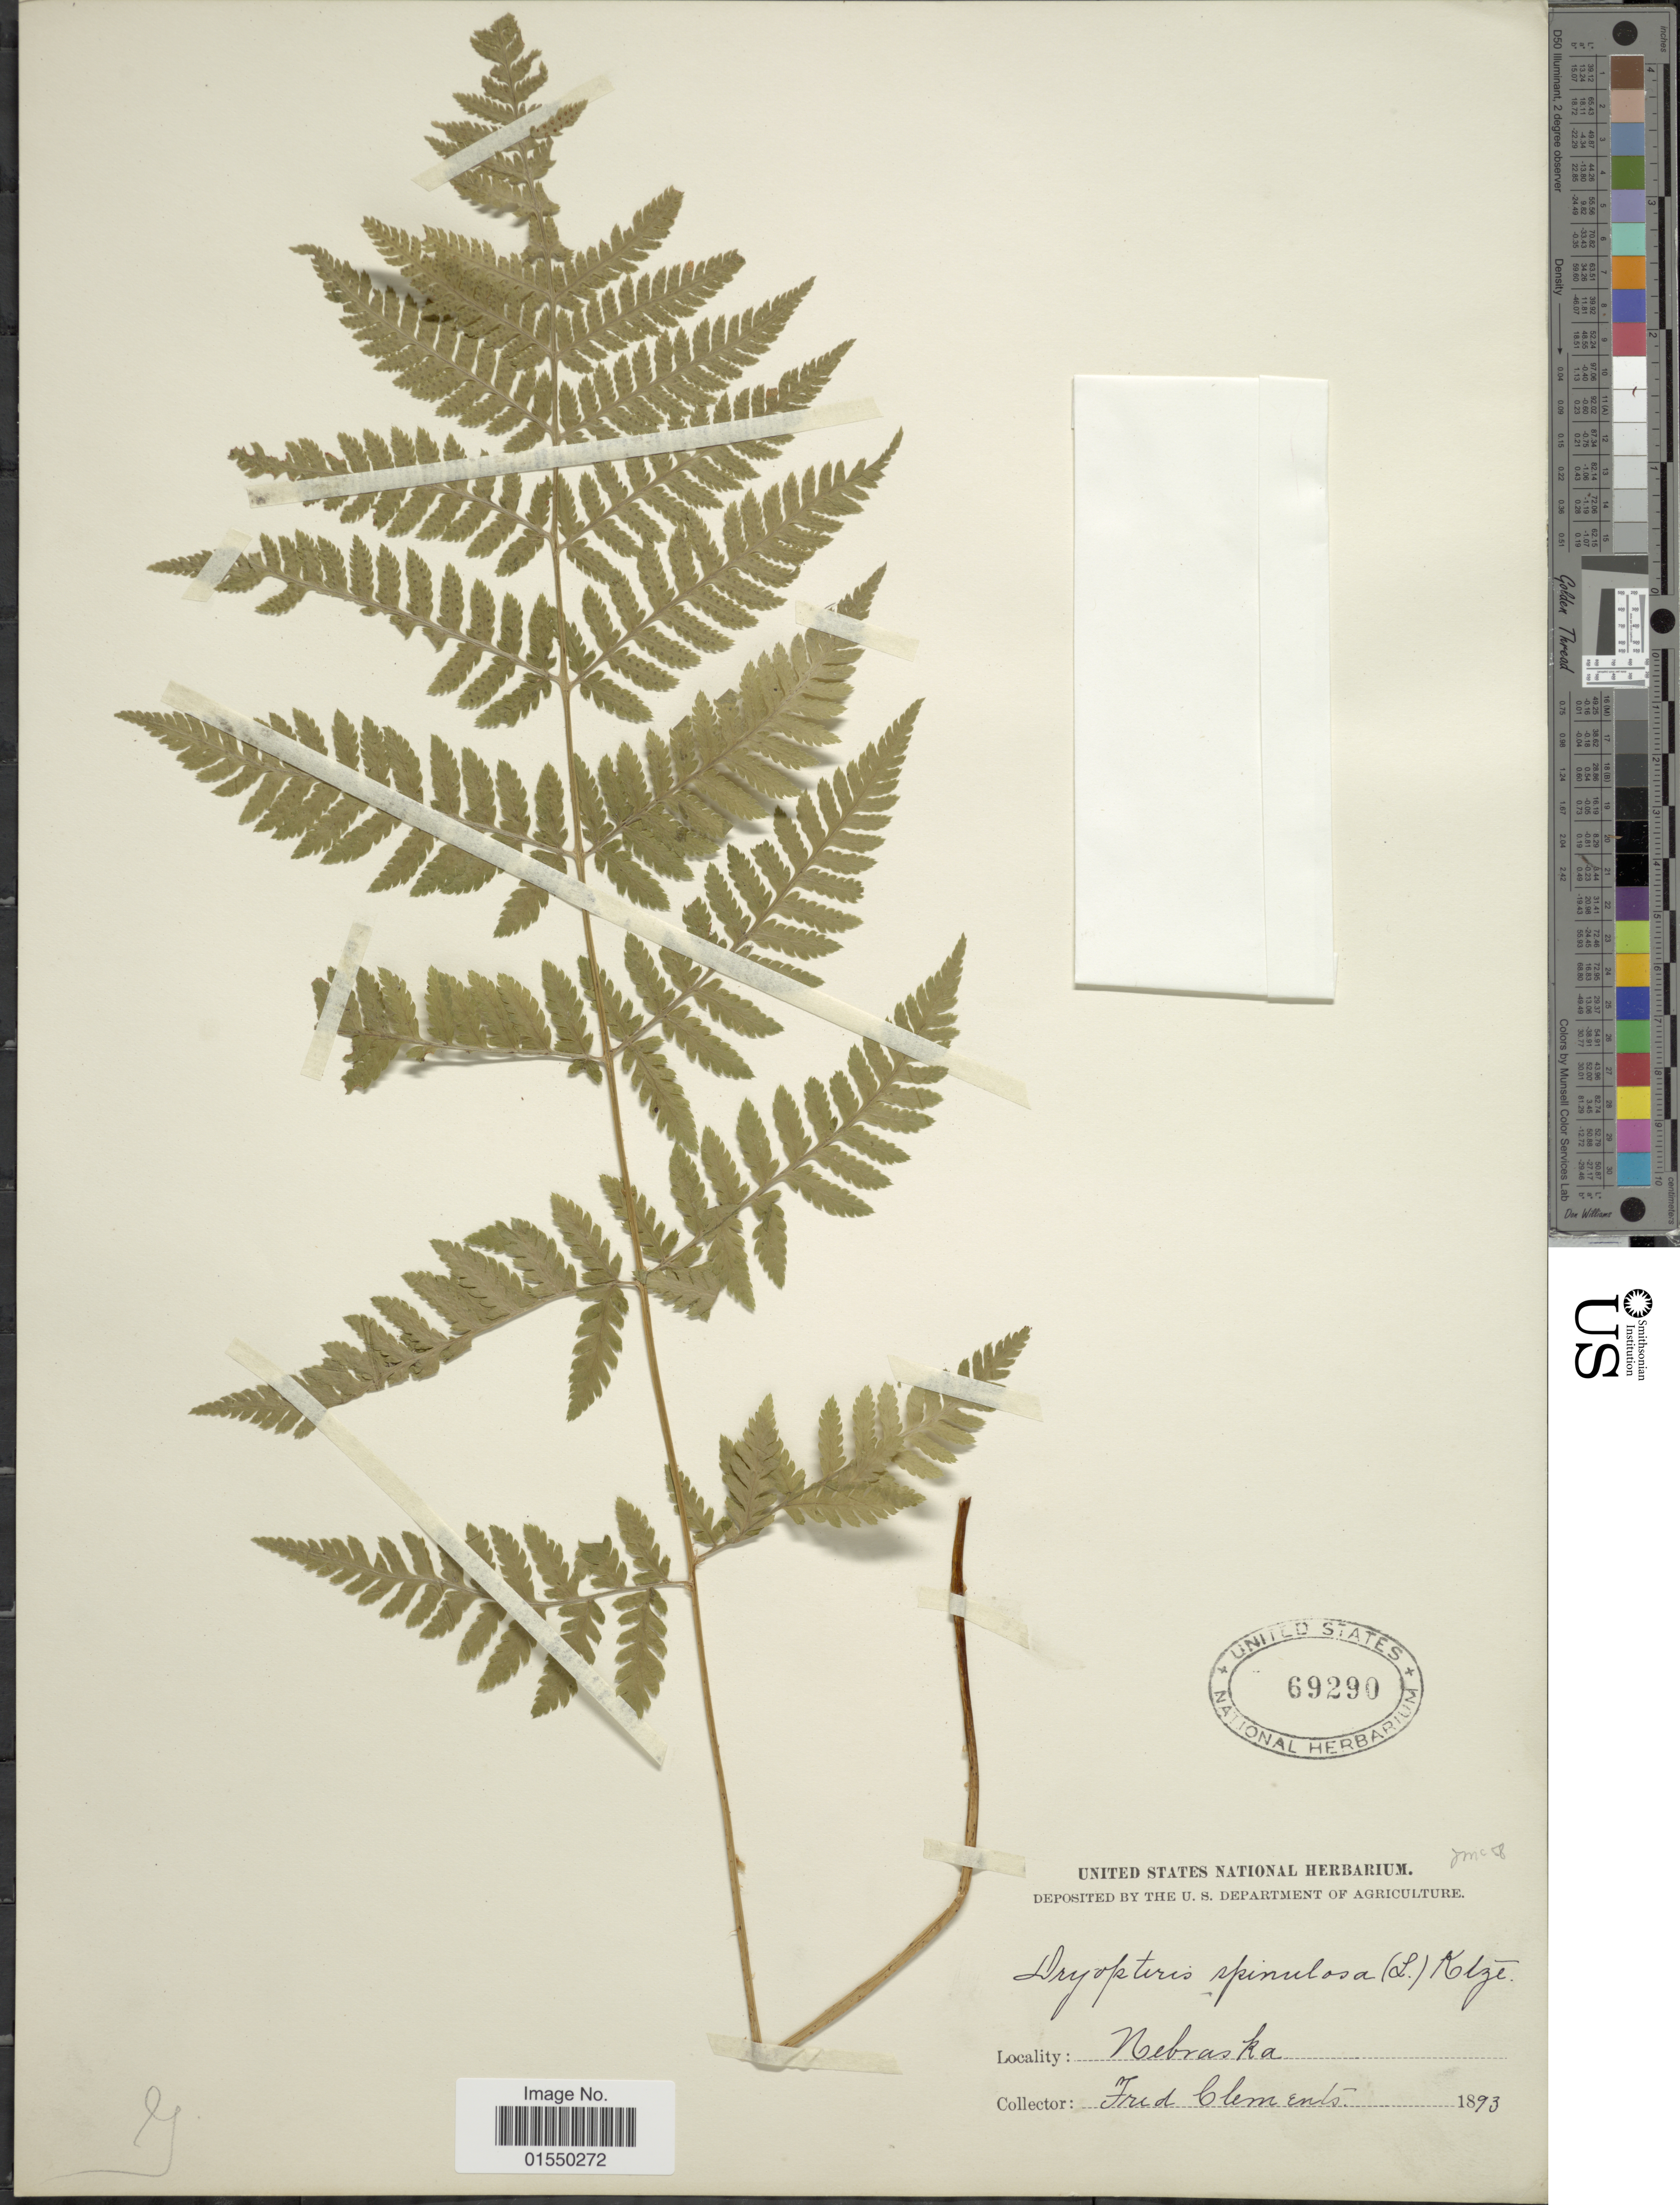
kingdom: Plantae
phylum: Tracheophyta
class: Polypodiopsida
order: Polypodiales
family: Dryopteridaceae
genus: Dryopteris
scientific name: Dryopteris carthusiana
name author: (Villars) H.P. Fuchs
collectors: F. Clements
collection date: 1893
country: United States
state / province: Nebraska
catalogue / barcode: US 69290